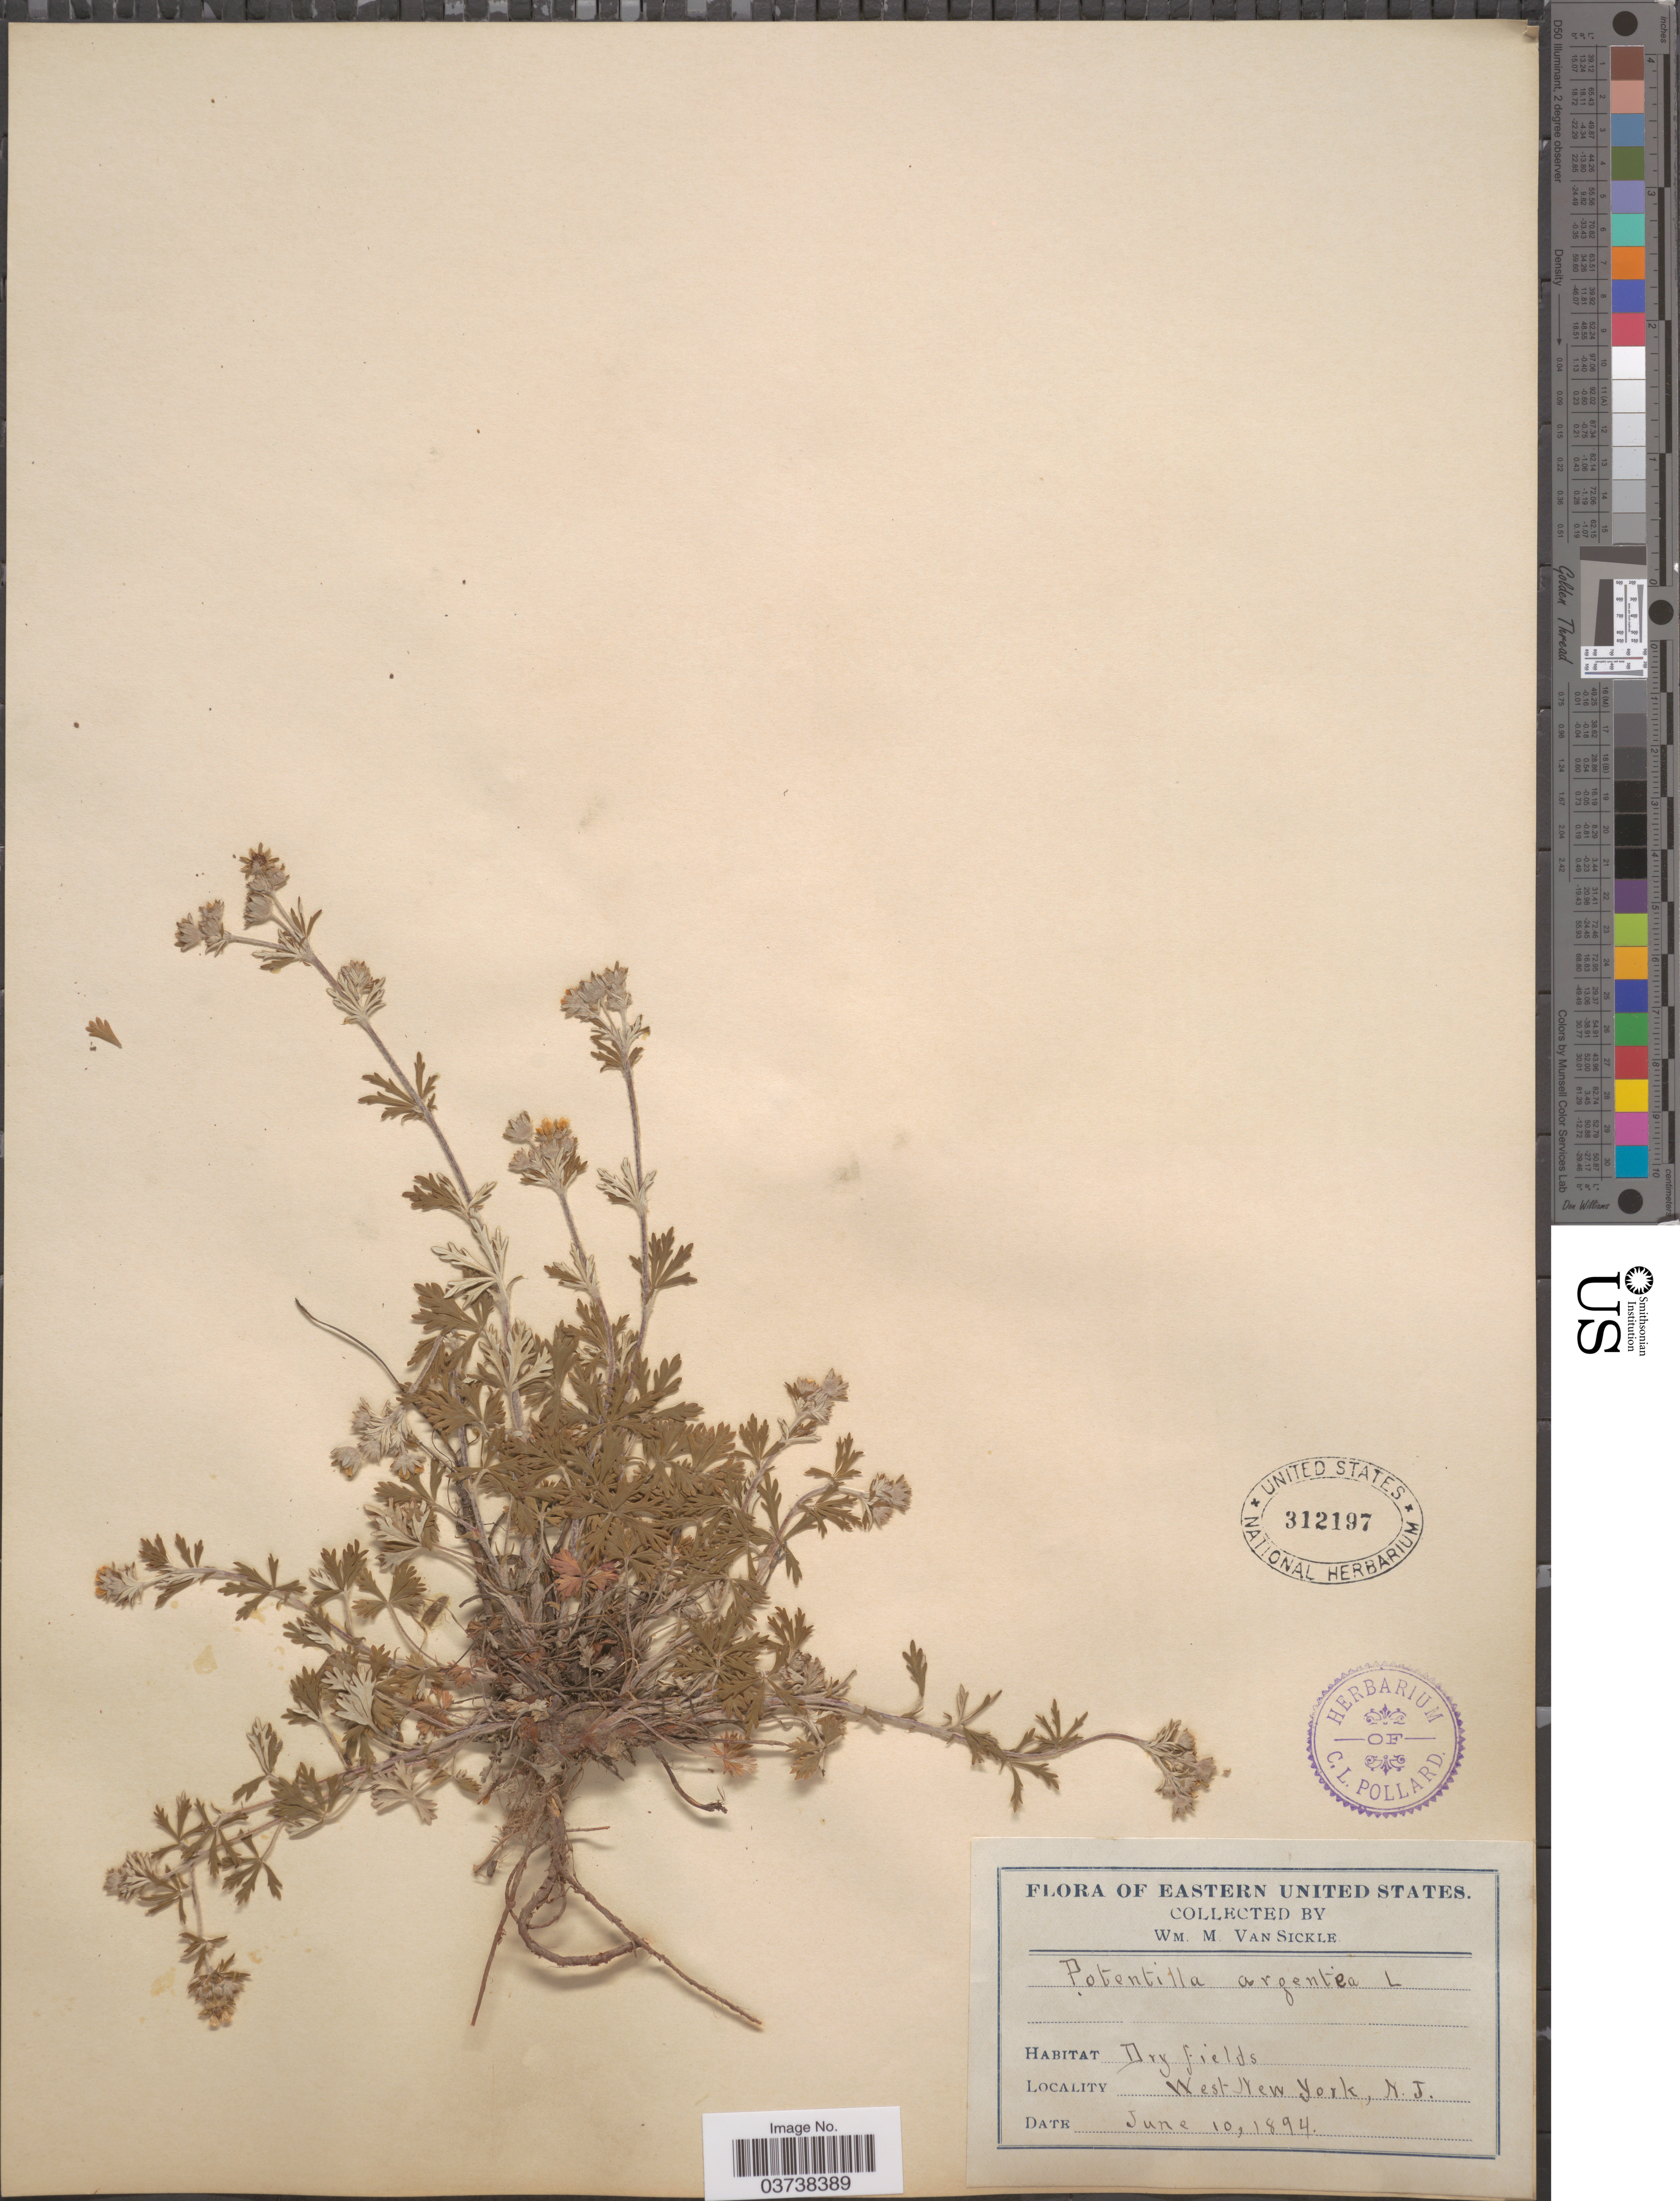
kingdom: Plantae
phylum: Tracheophyta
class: Magnoliopsida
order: Rosales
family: Rosaceae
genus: Potentilla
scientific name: Potentilla argentea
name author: L.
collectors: W. M. Van Sickle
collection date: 1894-06-10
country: United States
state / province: New Jersey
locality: Eastern United States. West New York.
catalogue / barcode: US 312197